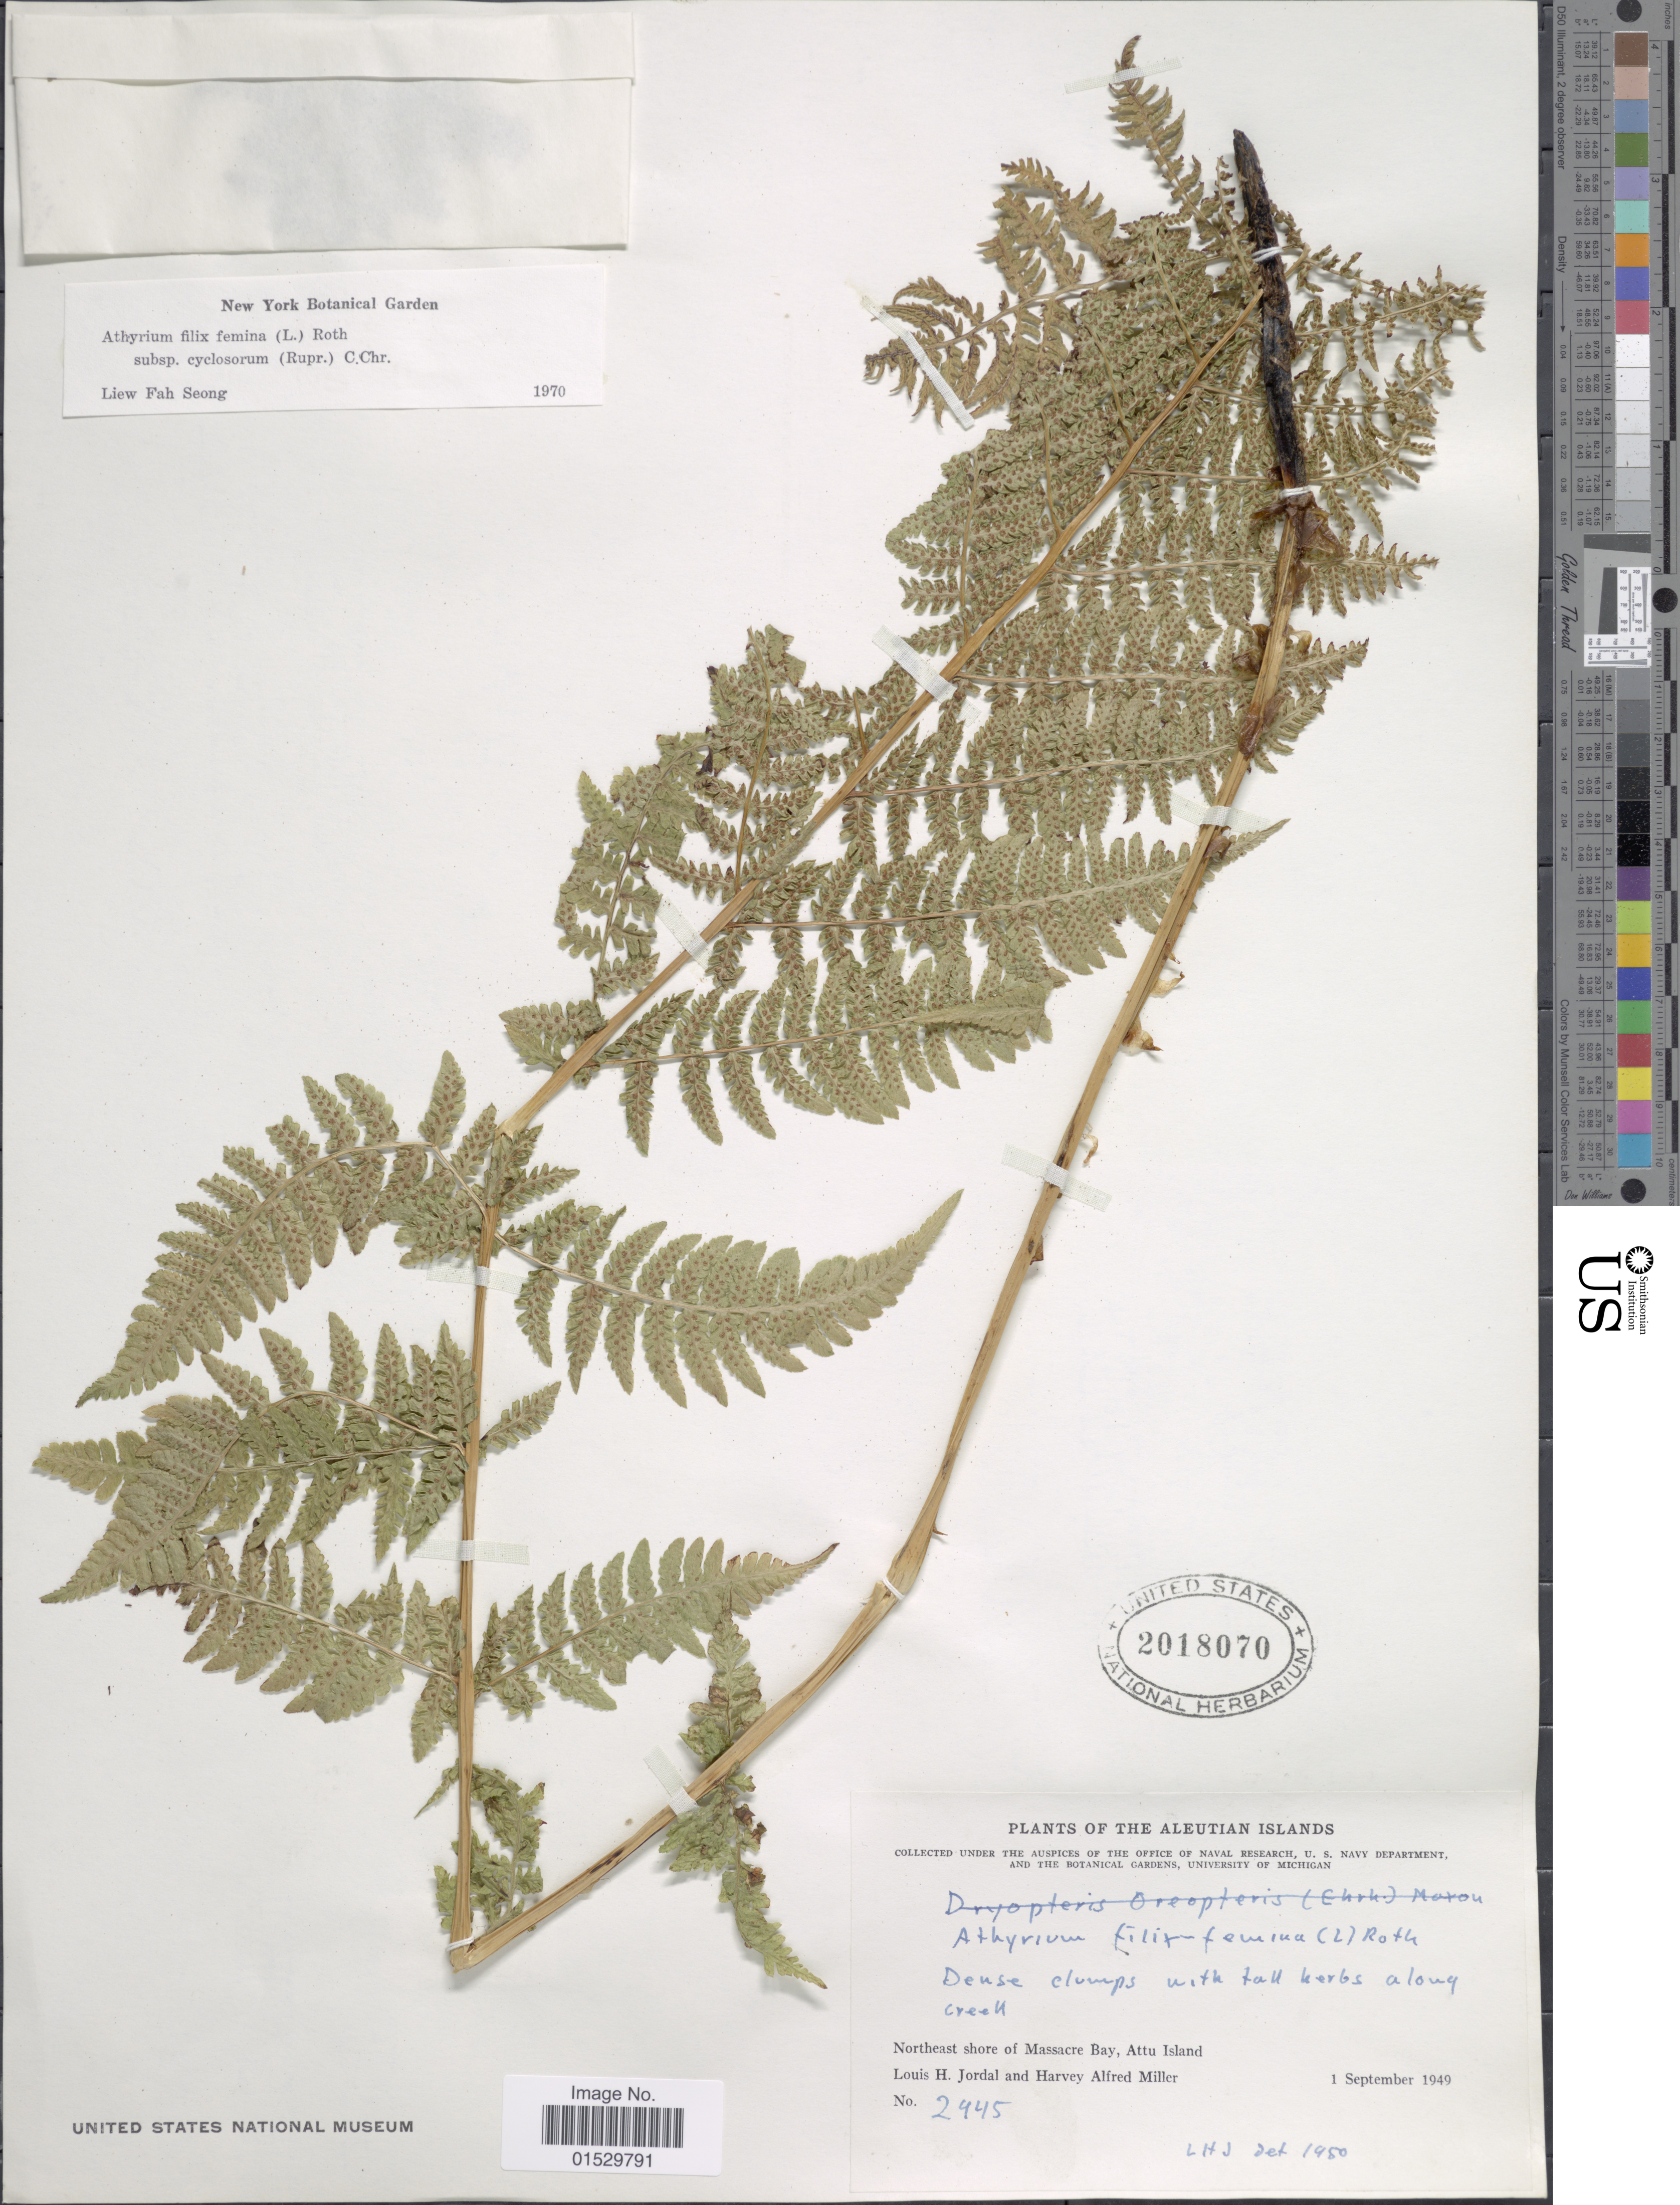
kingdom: Plantae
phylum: Tracheophyta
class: Polypodiopsida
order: Polypodiales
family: Athyriaceae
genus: Athyrium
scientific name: Athyrium filix-femina subsp. cyclosorum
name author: (Rupr.) C. Chr.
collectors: L. Jordal & H. A. Miller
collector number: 245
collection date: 1949-09-01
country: United States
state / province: Alaska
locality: Aleutian Islands, Northeast shore of Massacre Bay, Attu Island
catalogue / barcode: US 2018070